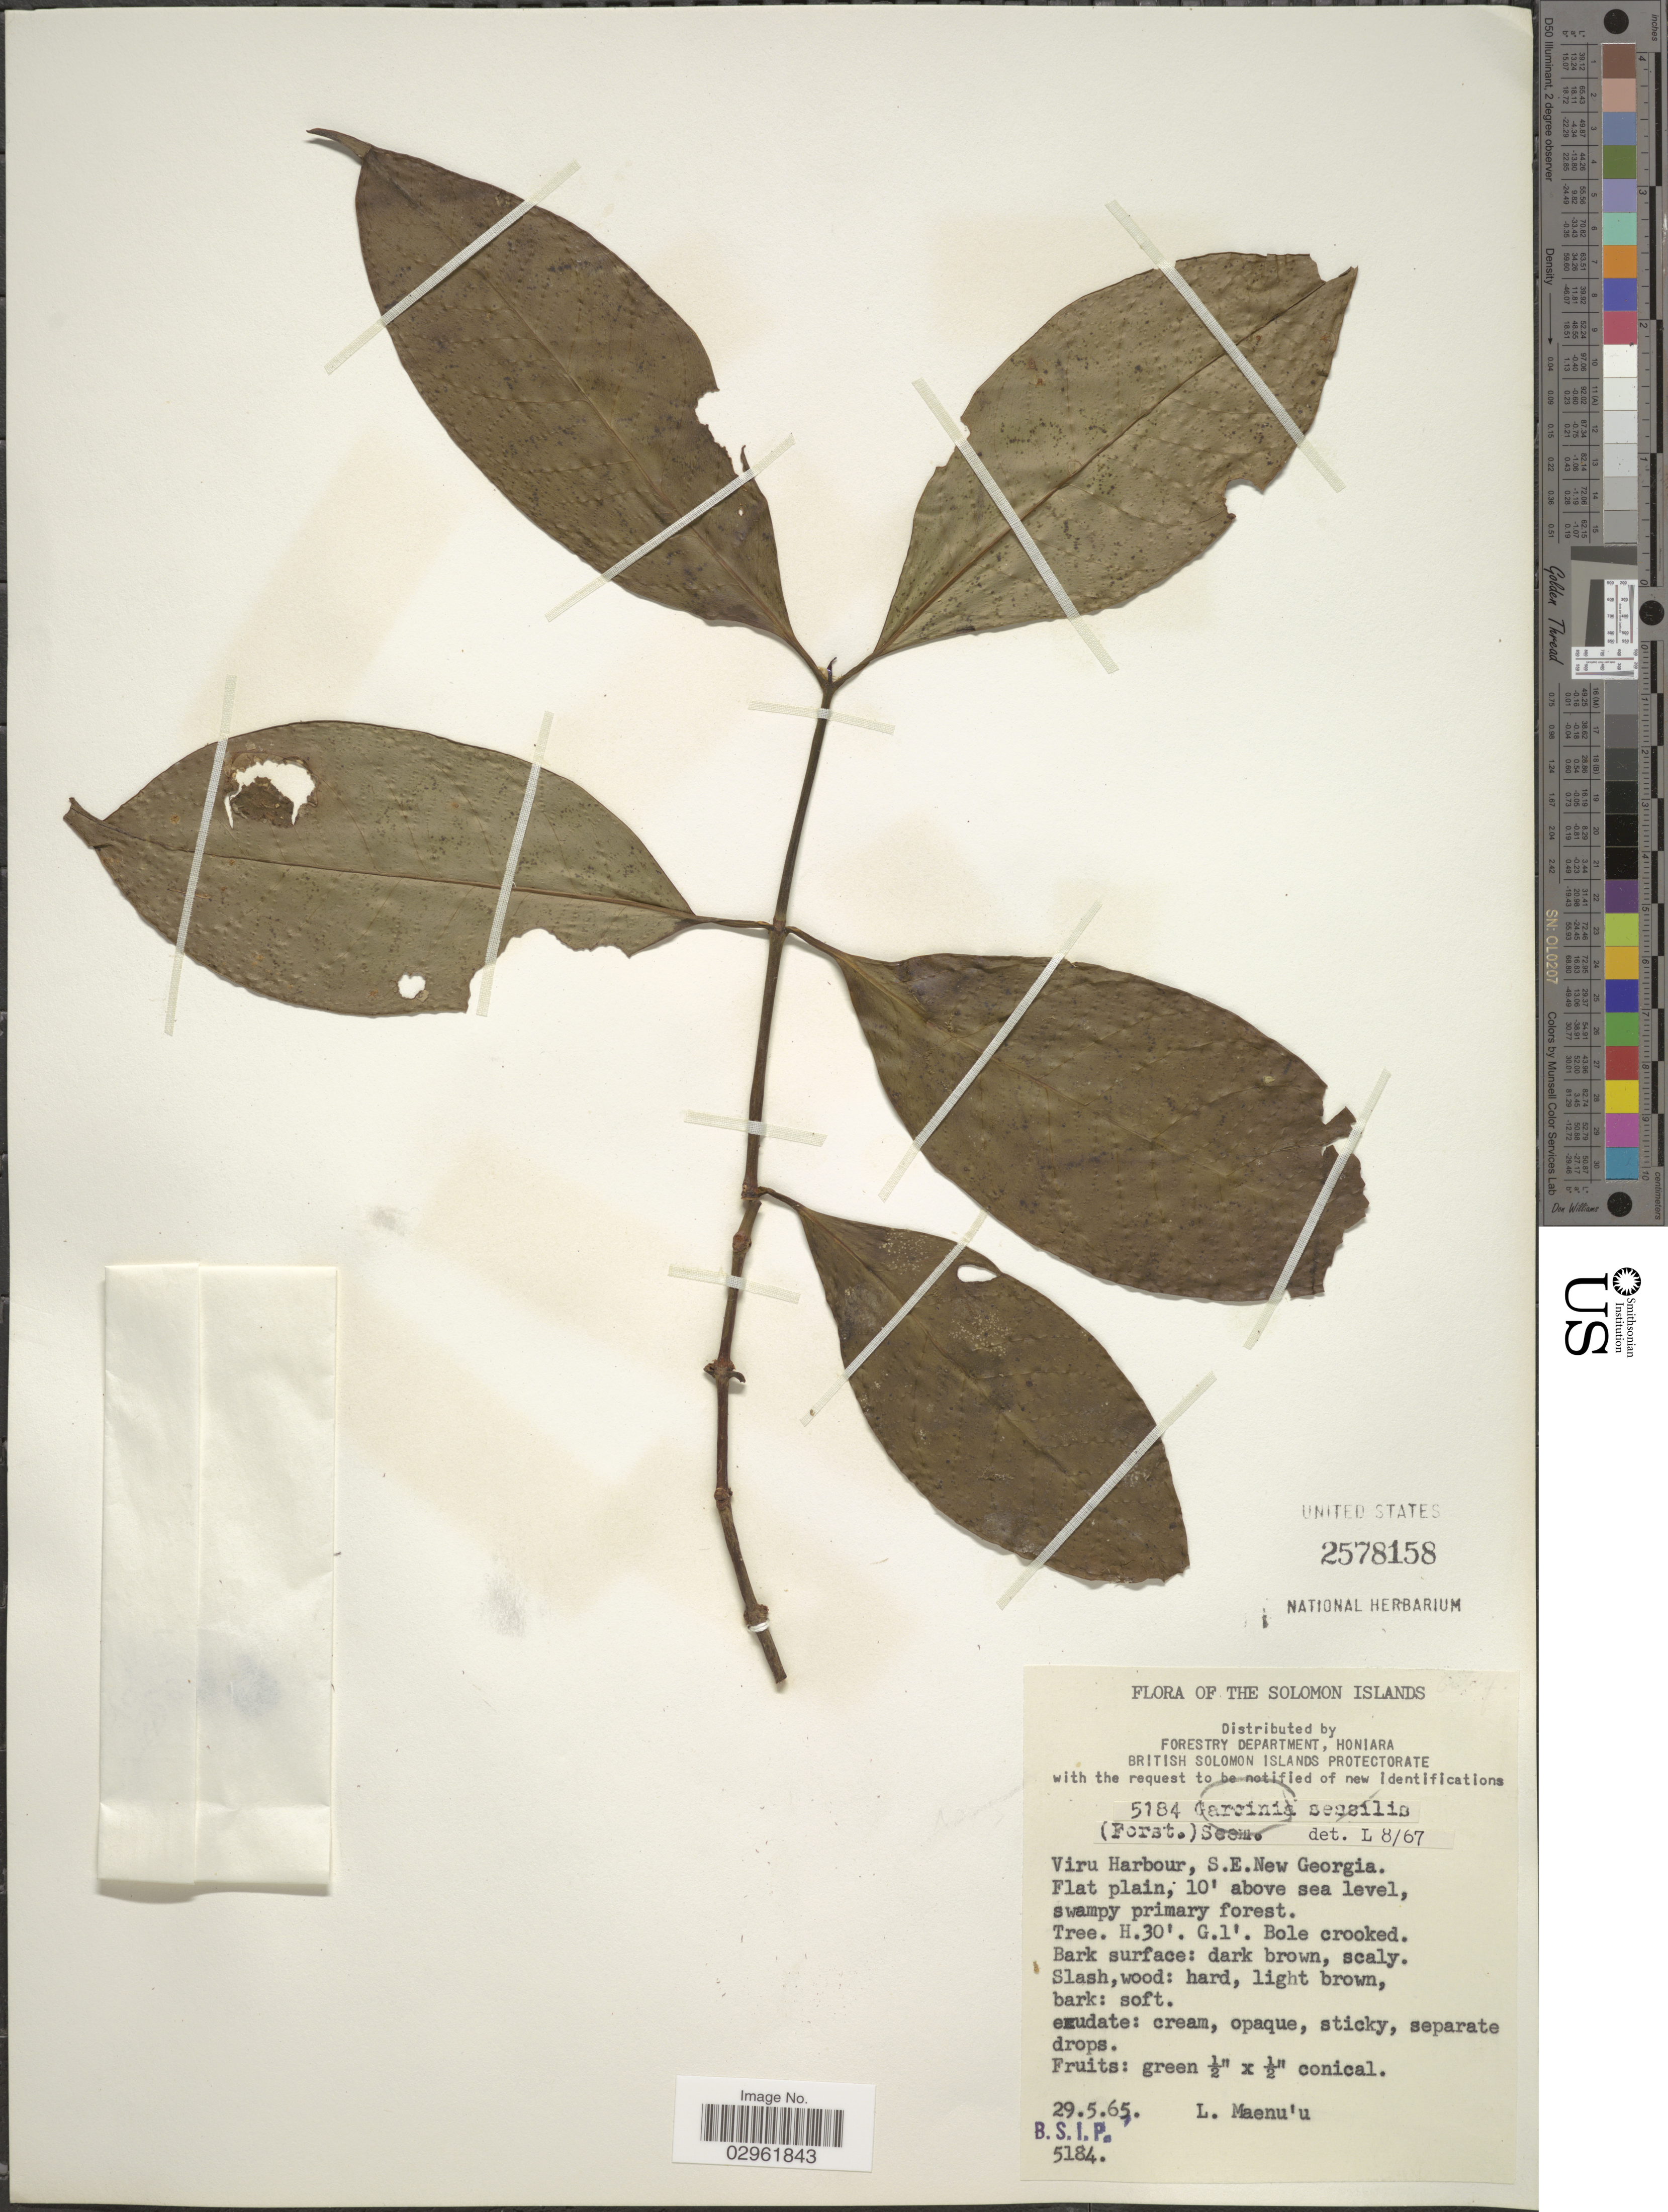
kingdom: Plantae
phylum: Tracheophyta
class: Magnoliopsida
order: Malpighiales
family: Clusiaceae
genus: Garcinia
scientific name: Garcinia sp.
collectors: L. Maenu'u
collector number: B.S.I.P. 5184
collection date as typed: Transcribed d/m/y: 29/5/65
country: Solomon Islands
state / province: Solomon Islands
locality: Viru Harbour, S.E. New Georgia, Flat plain.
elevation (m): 3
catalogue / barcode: US 2578158